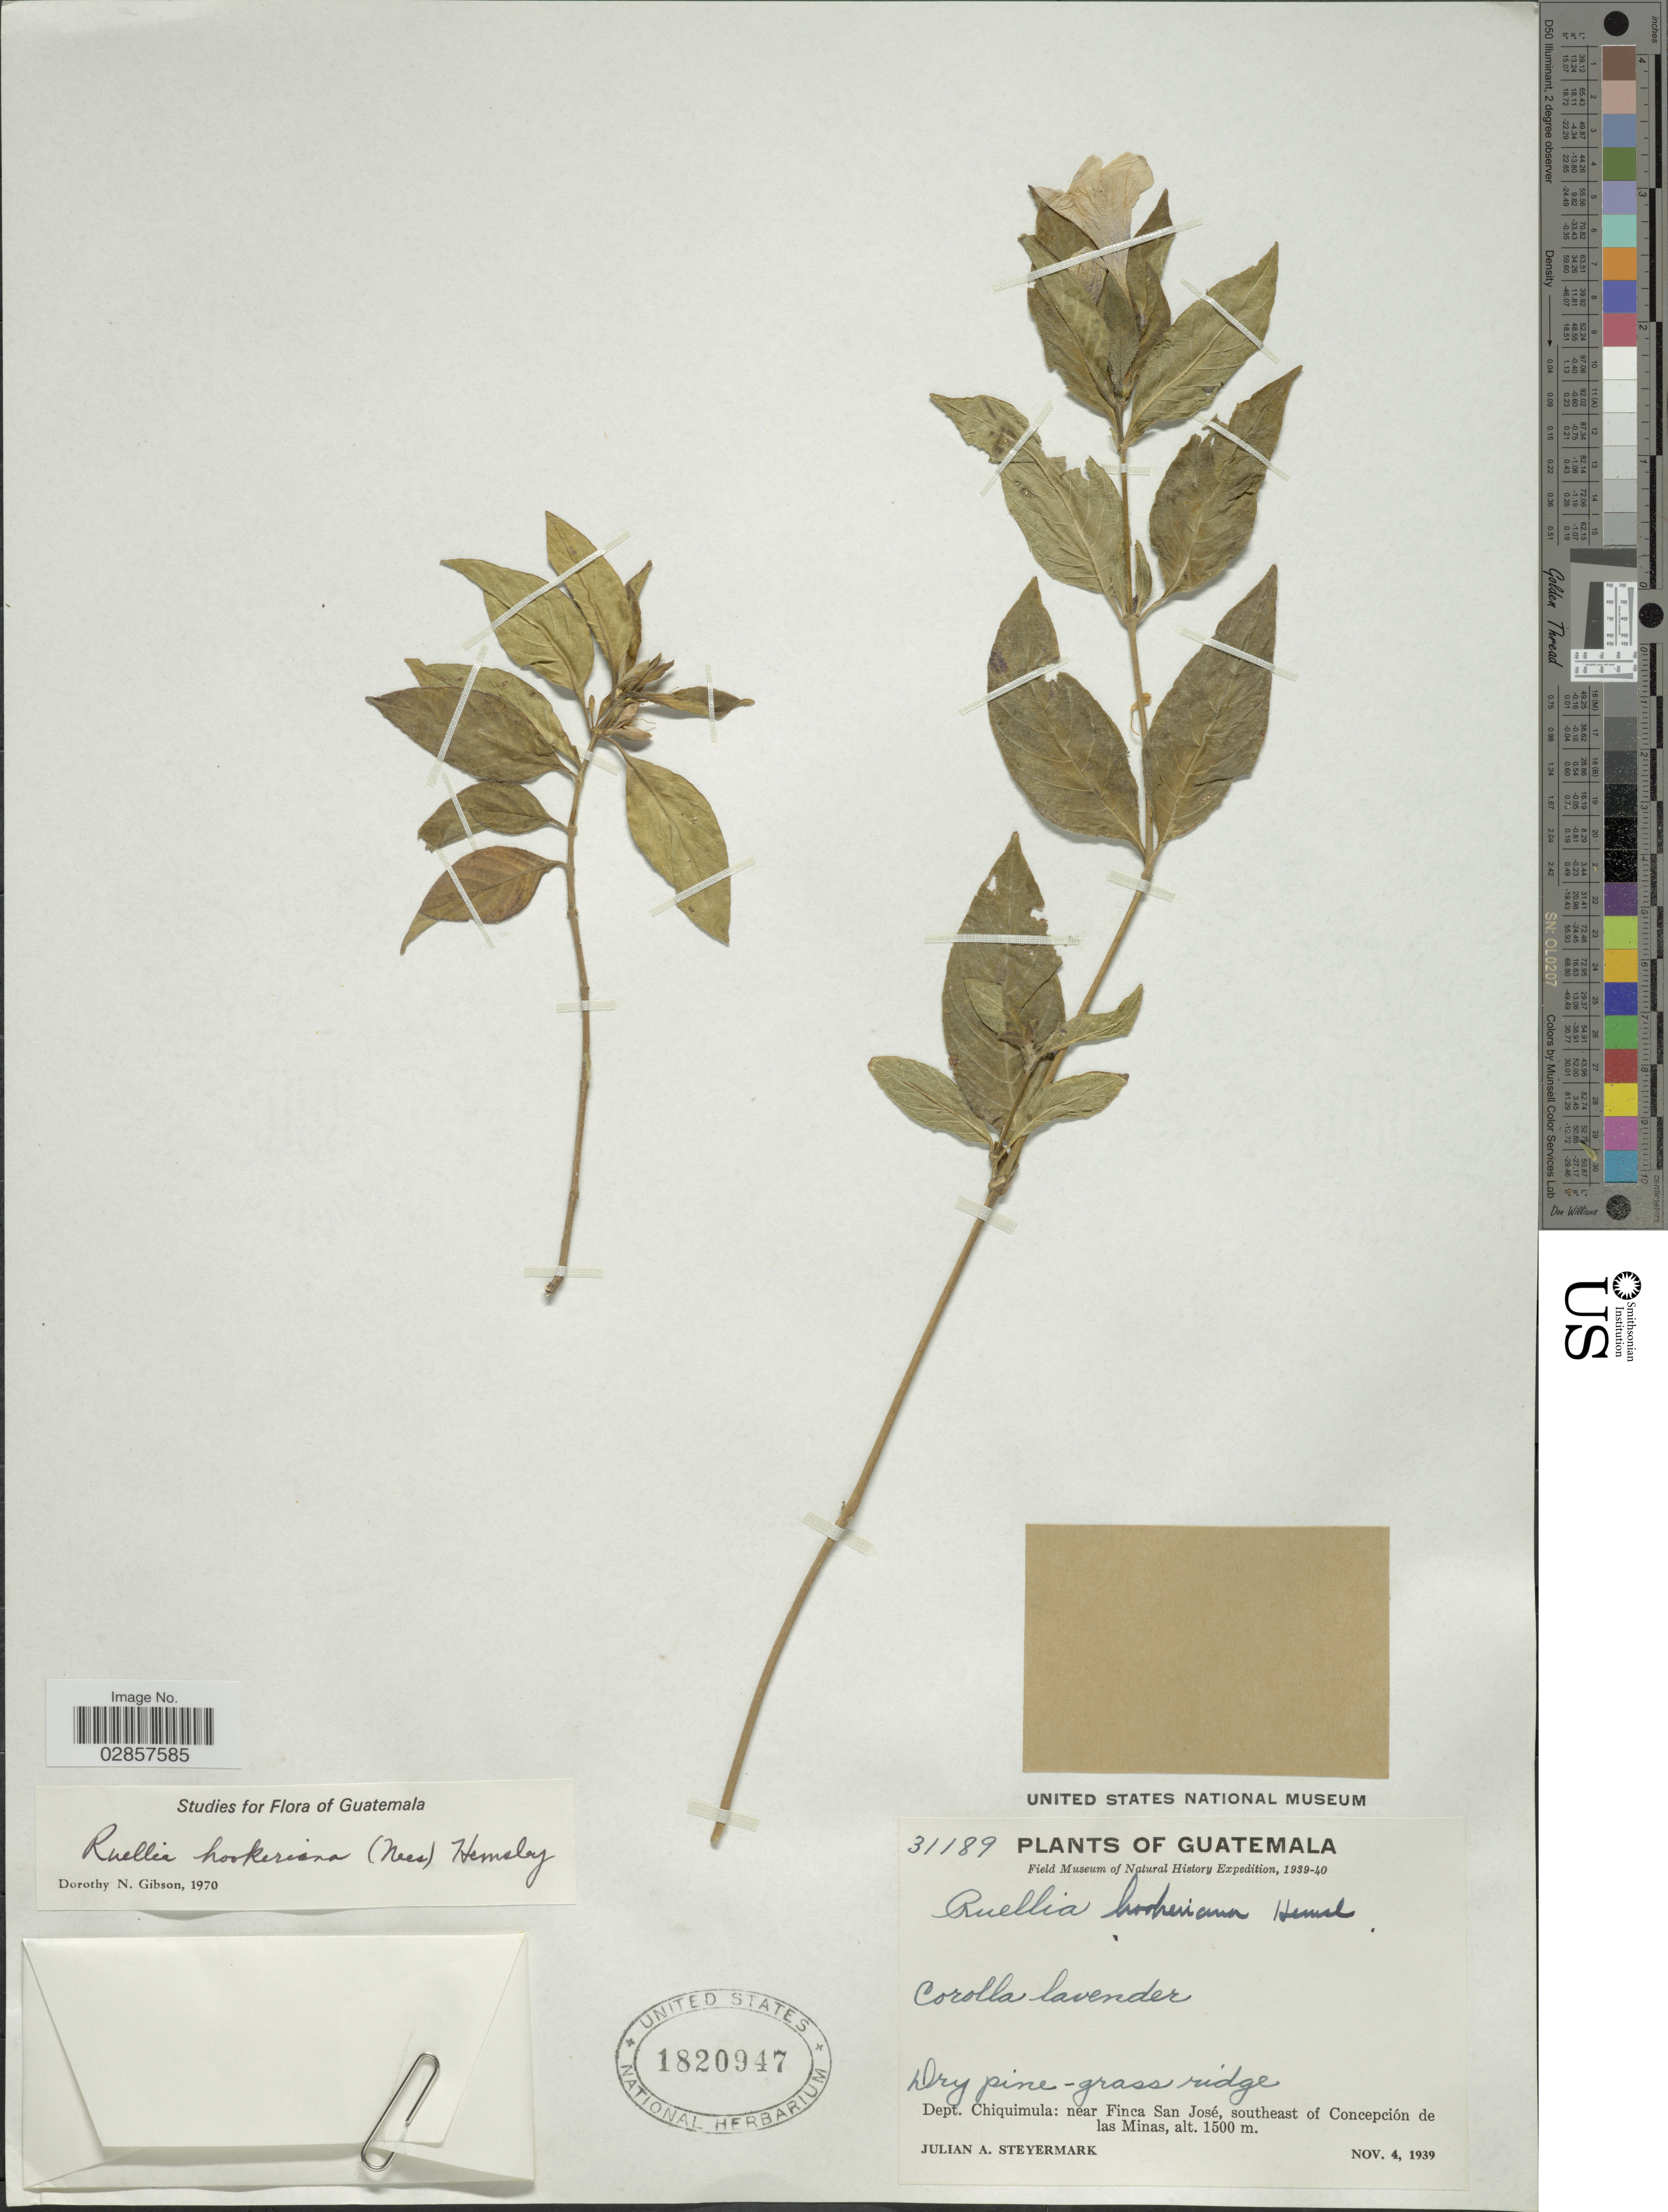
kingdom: Plantae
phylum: Tracheophyta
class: Magnoliopsida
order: Lamiales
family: Acanthaceae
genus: Ruellia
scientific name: Ruellia hookeriana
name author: (Nees) Hemsl.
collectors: J. Steyermark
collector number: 31189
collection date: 1939-11-04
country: Guatemala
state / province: Chiquimula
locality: Dept. Chiquimula, near Finca San José, southeast of Concepción de las Minas.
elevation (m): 1500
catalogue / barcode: US 1820947